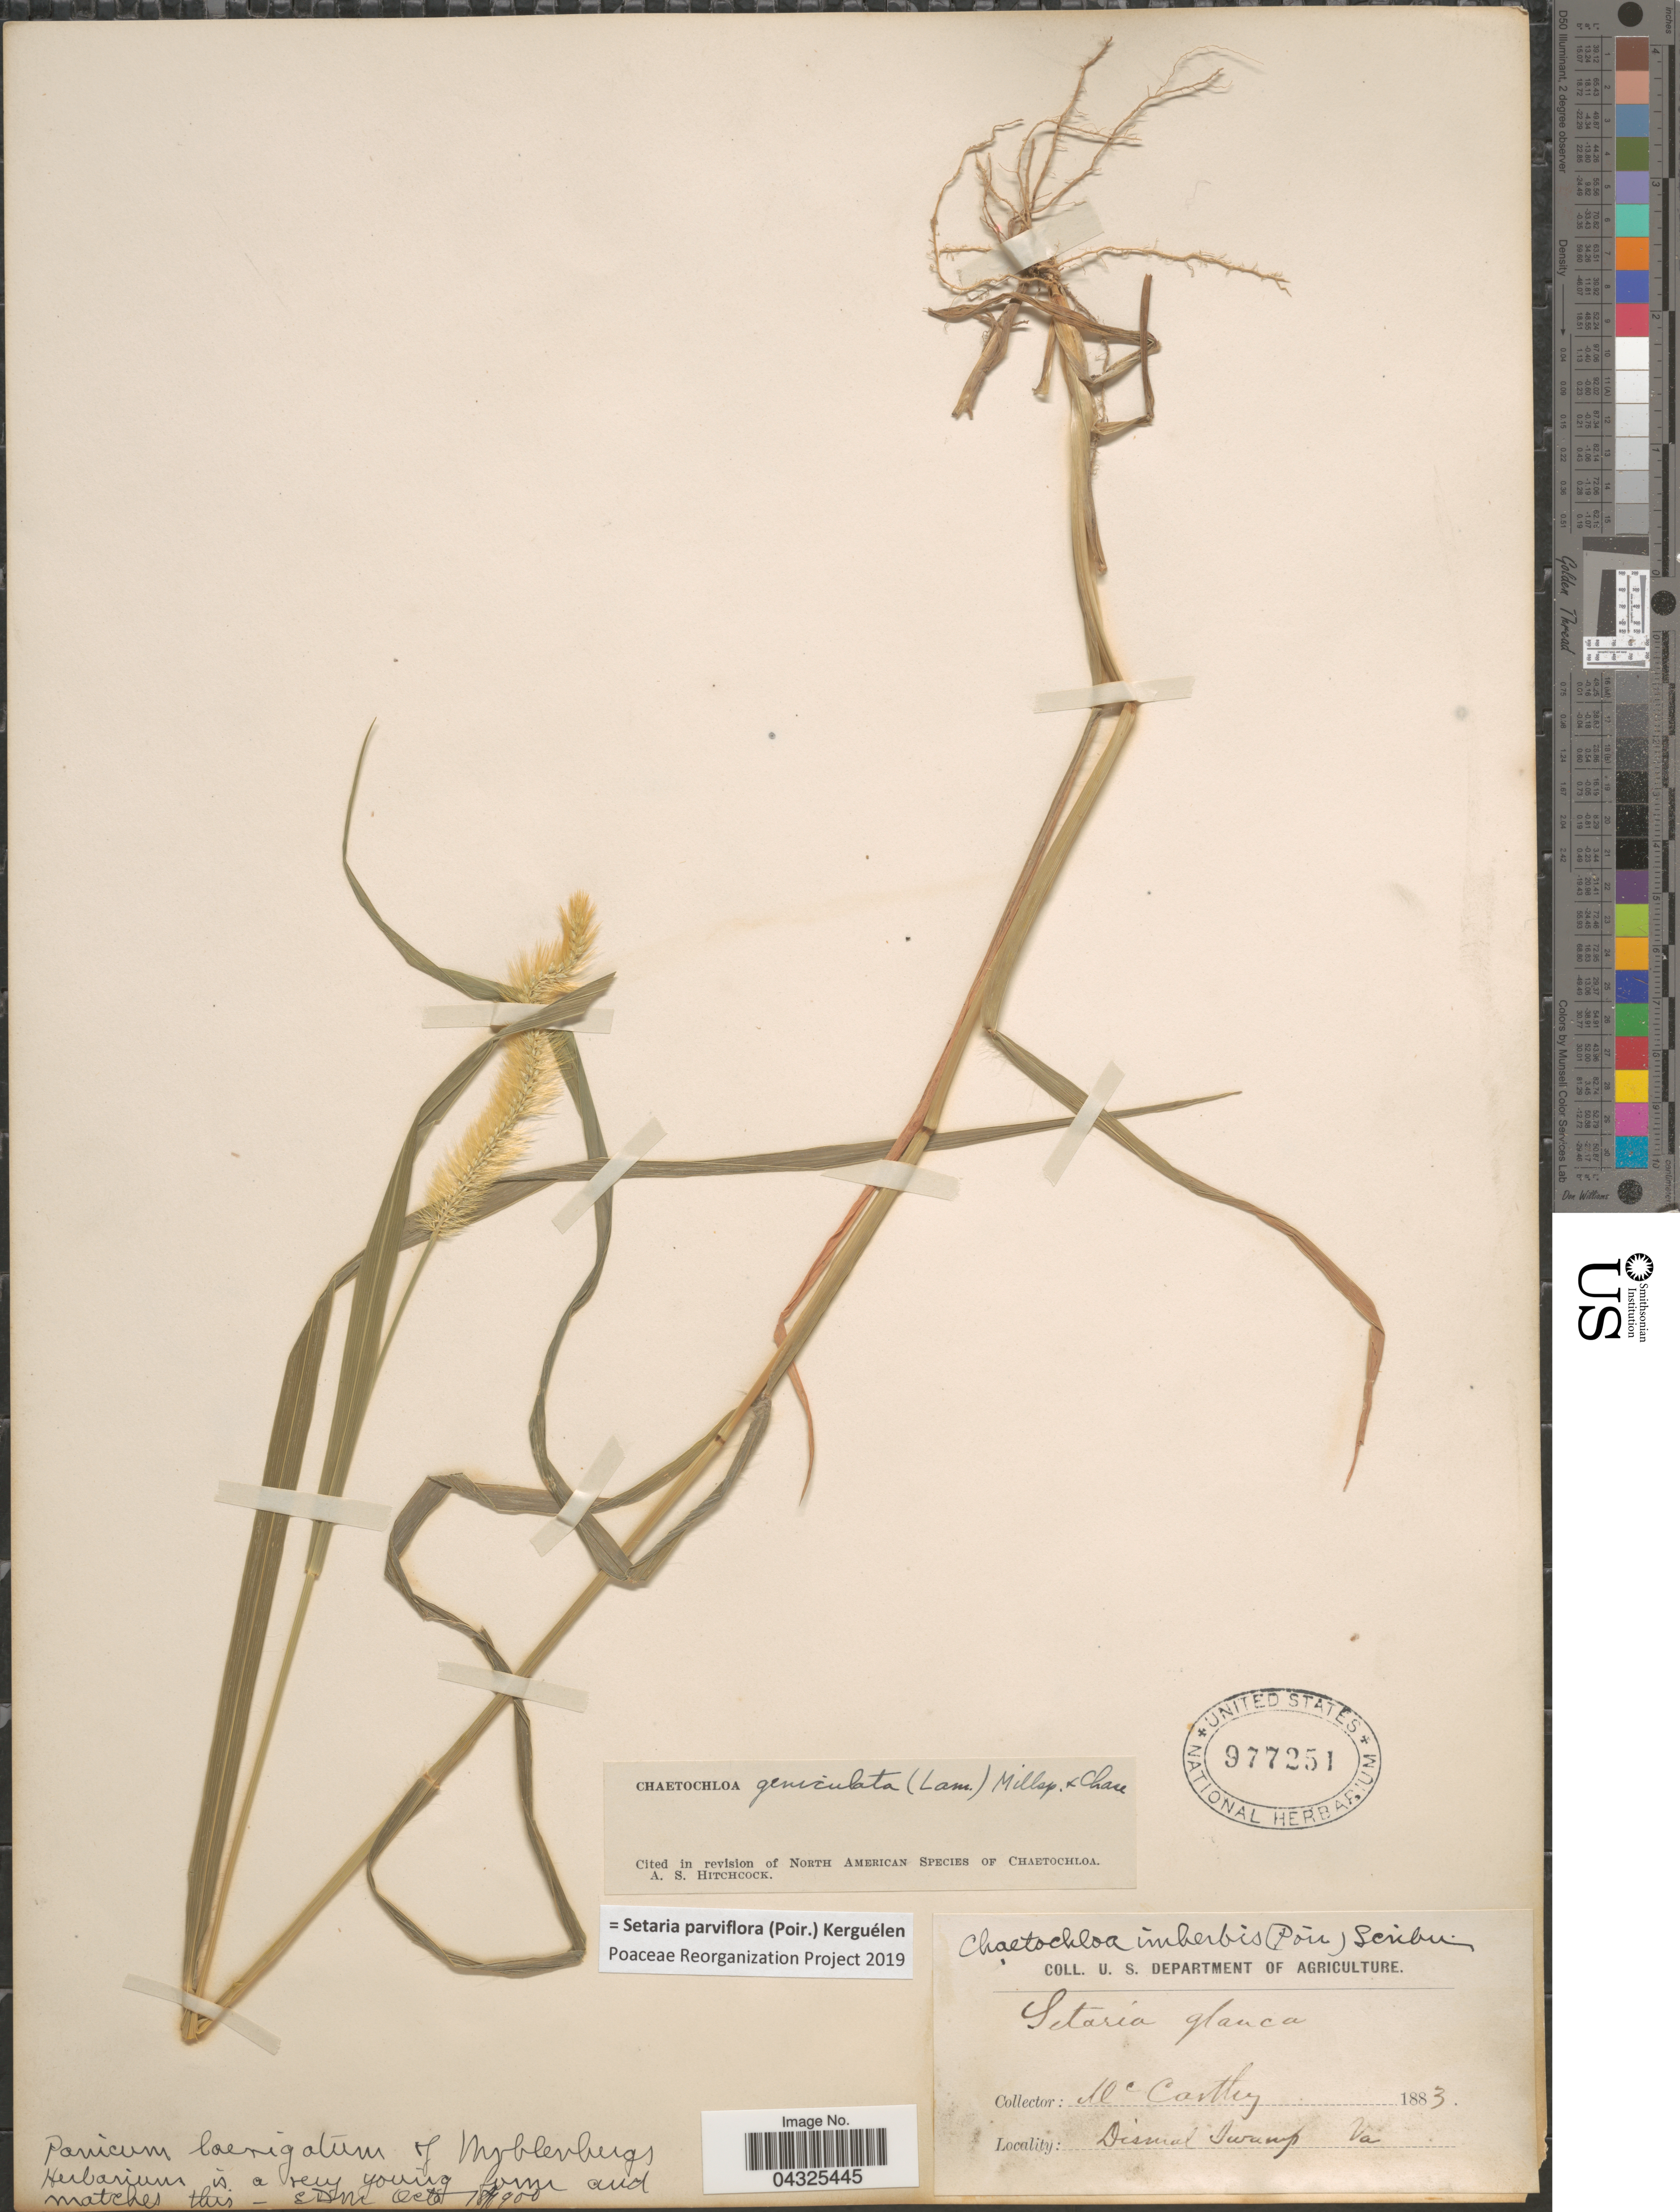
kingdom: Plantae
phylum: Tracheophyta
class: Liliopsida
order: Poales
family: Poaceae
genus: Setaria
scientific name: Setaria parviflora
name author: (Poir.) Kerguélen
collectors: -- McCarthy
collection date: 1883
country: United States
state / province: Virginia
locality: Dismal Swamp.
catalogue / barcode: US 977251